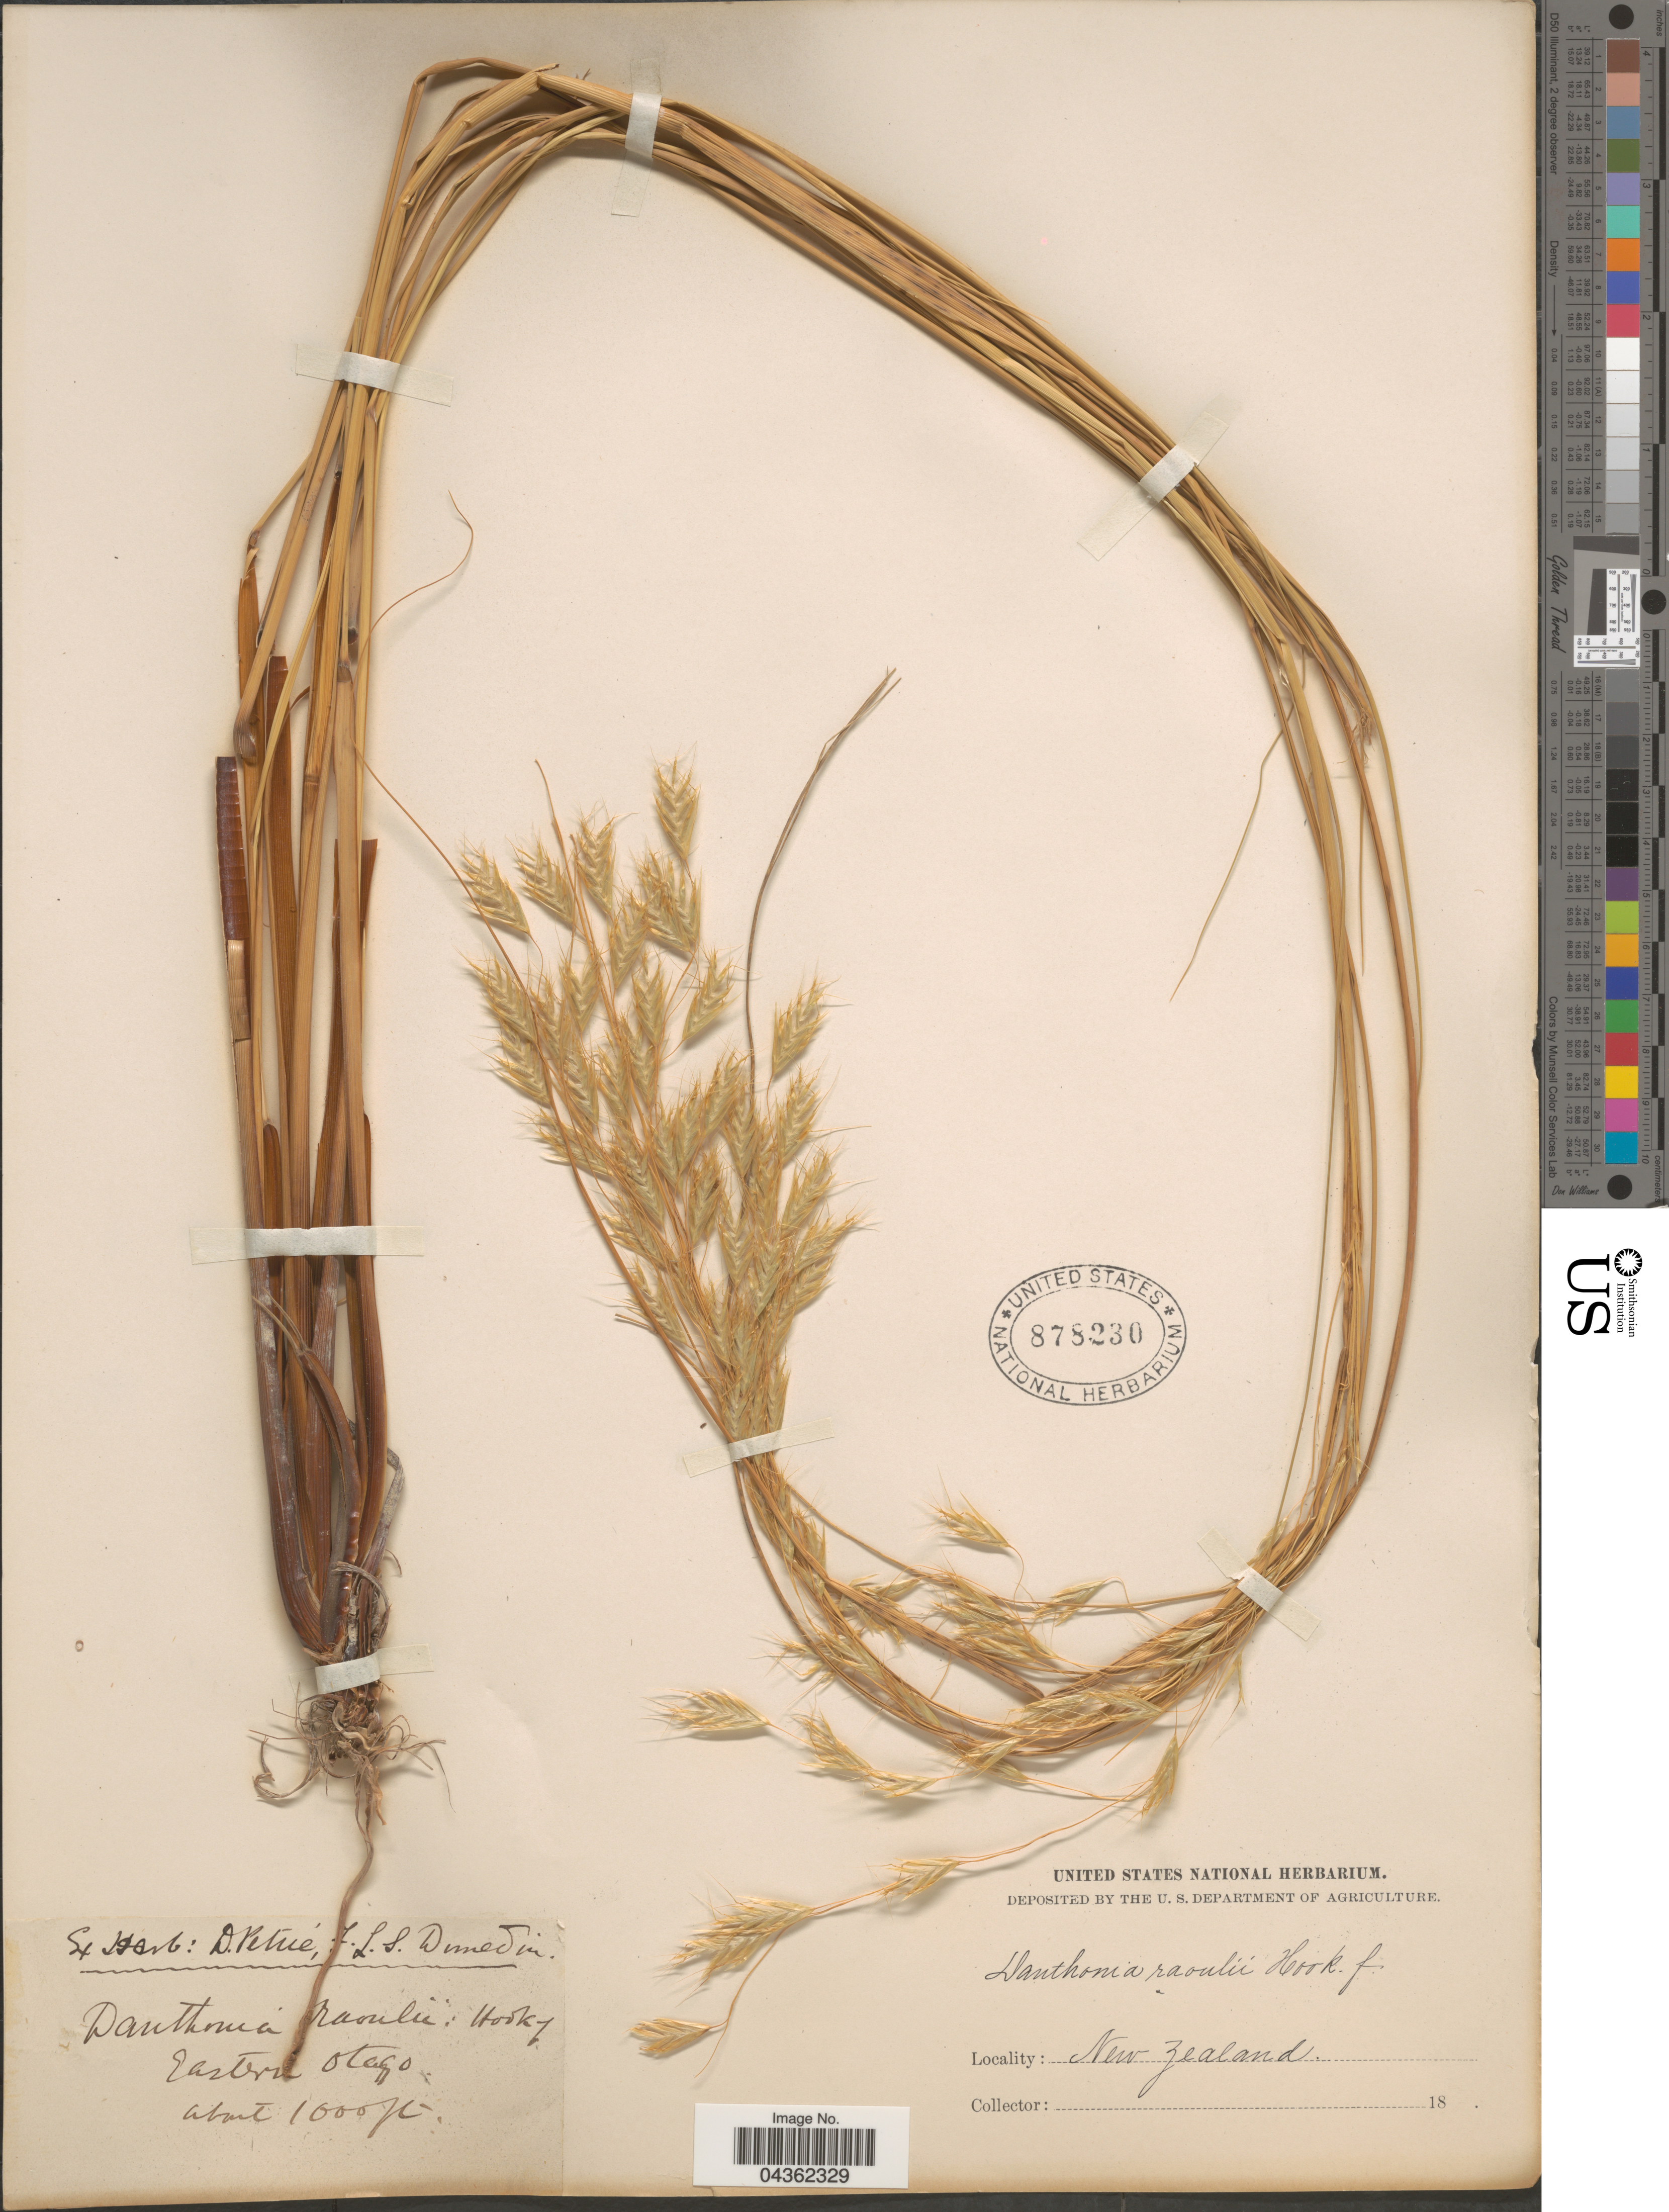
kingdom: Plantae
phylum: Tracheophyta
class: Liliopsida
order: Poales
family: Poaceae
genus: Chionochloa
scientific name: Chionochloa rigida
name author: (Raoul) Zotov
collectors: Ex Herb D. Petrie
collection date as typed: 18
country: New Zealand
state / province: Otago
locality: Eastern Otago.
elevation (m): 305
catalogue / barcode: US 878230